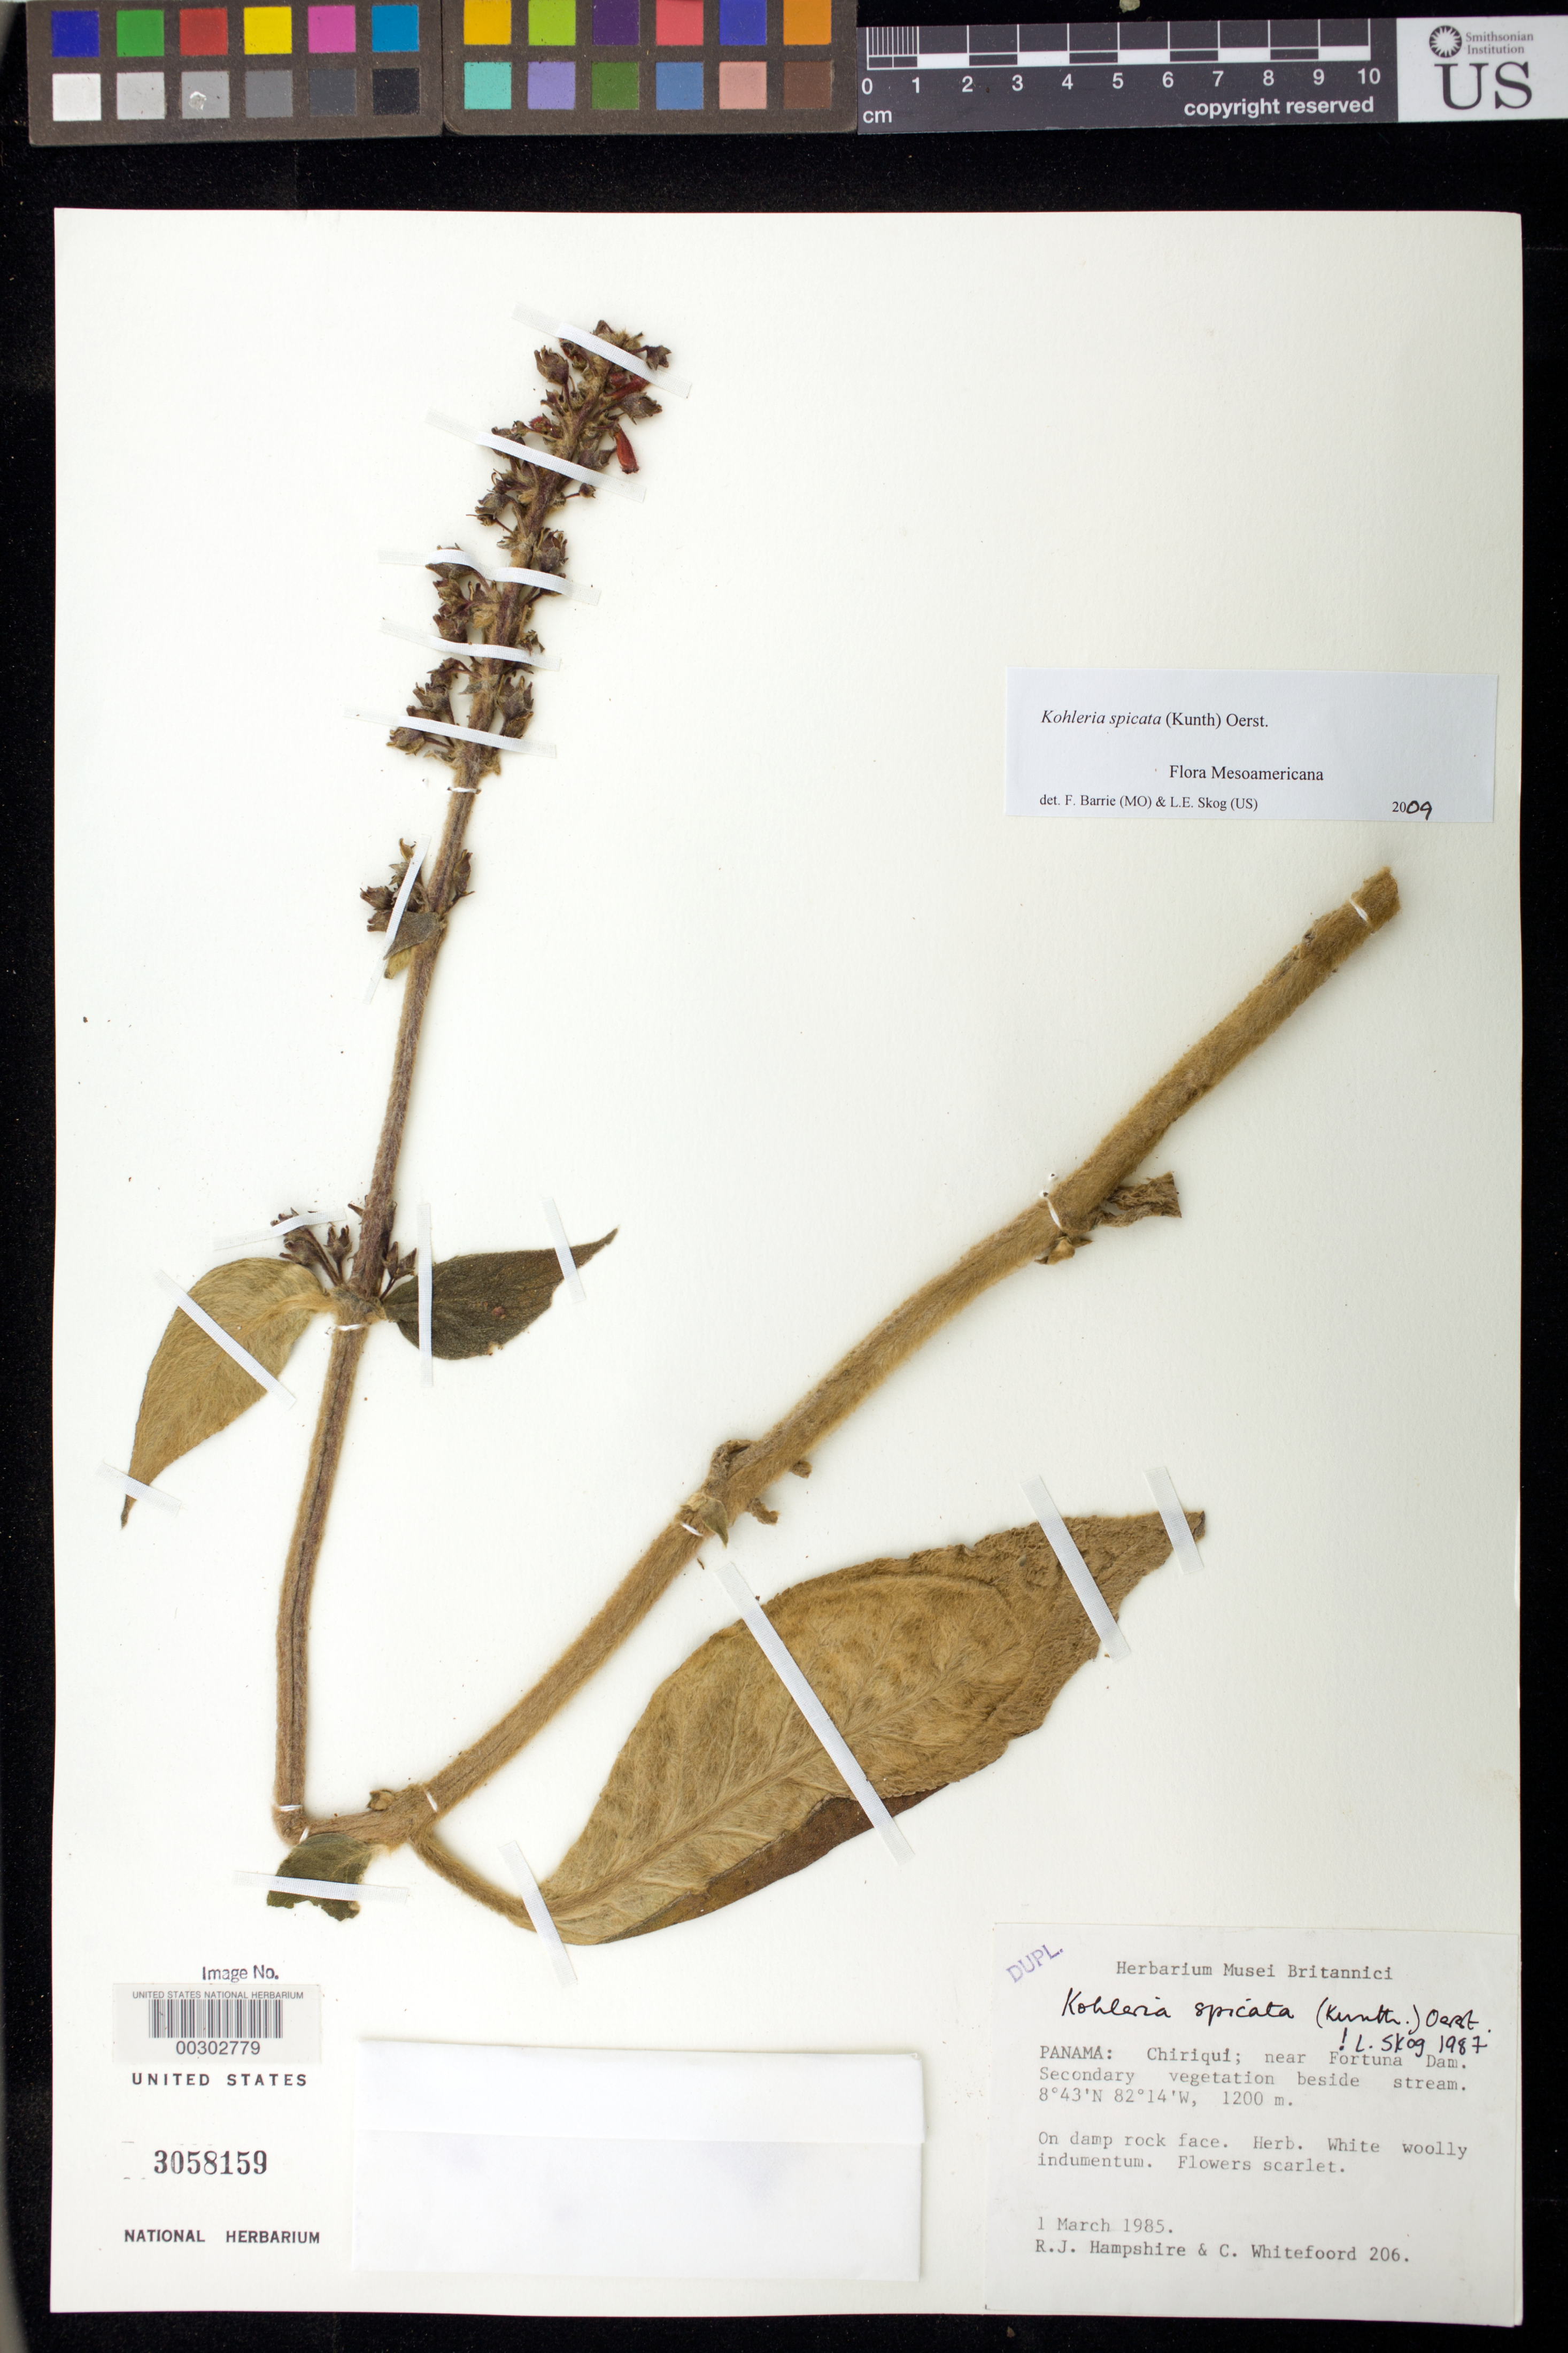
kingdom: Plantae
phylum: Tracheophyta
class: Magnoliopsida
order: Lamiales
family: Gesneriaceae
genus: Kohleria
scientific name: Kohleria spicata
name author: (Kunth) Oerst.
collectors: R. Hampshire & C. Whitefoord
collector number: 206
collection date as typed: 01 Mar 1985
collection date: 1985-03-01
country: Panama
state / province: Chiriquí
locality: Near Fortuna Dam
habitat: Secondary vegetation beside stream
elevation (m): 1200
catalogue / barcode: US 3058159